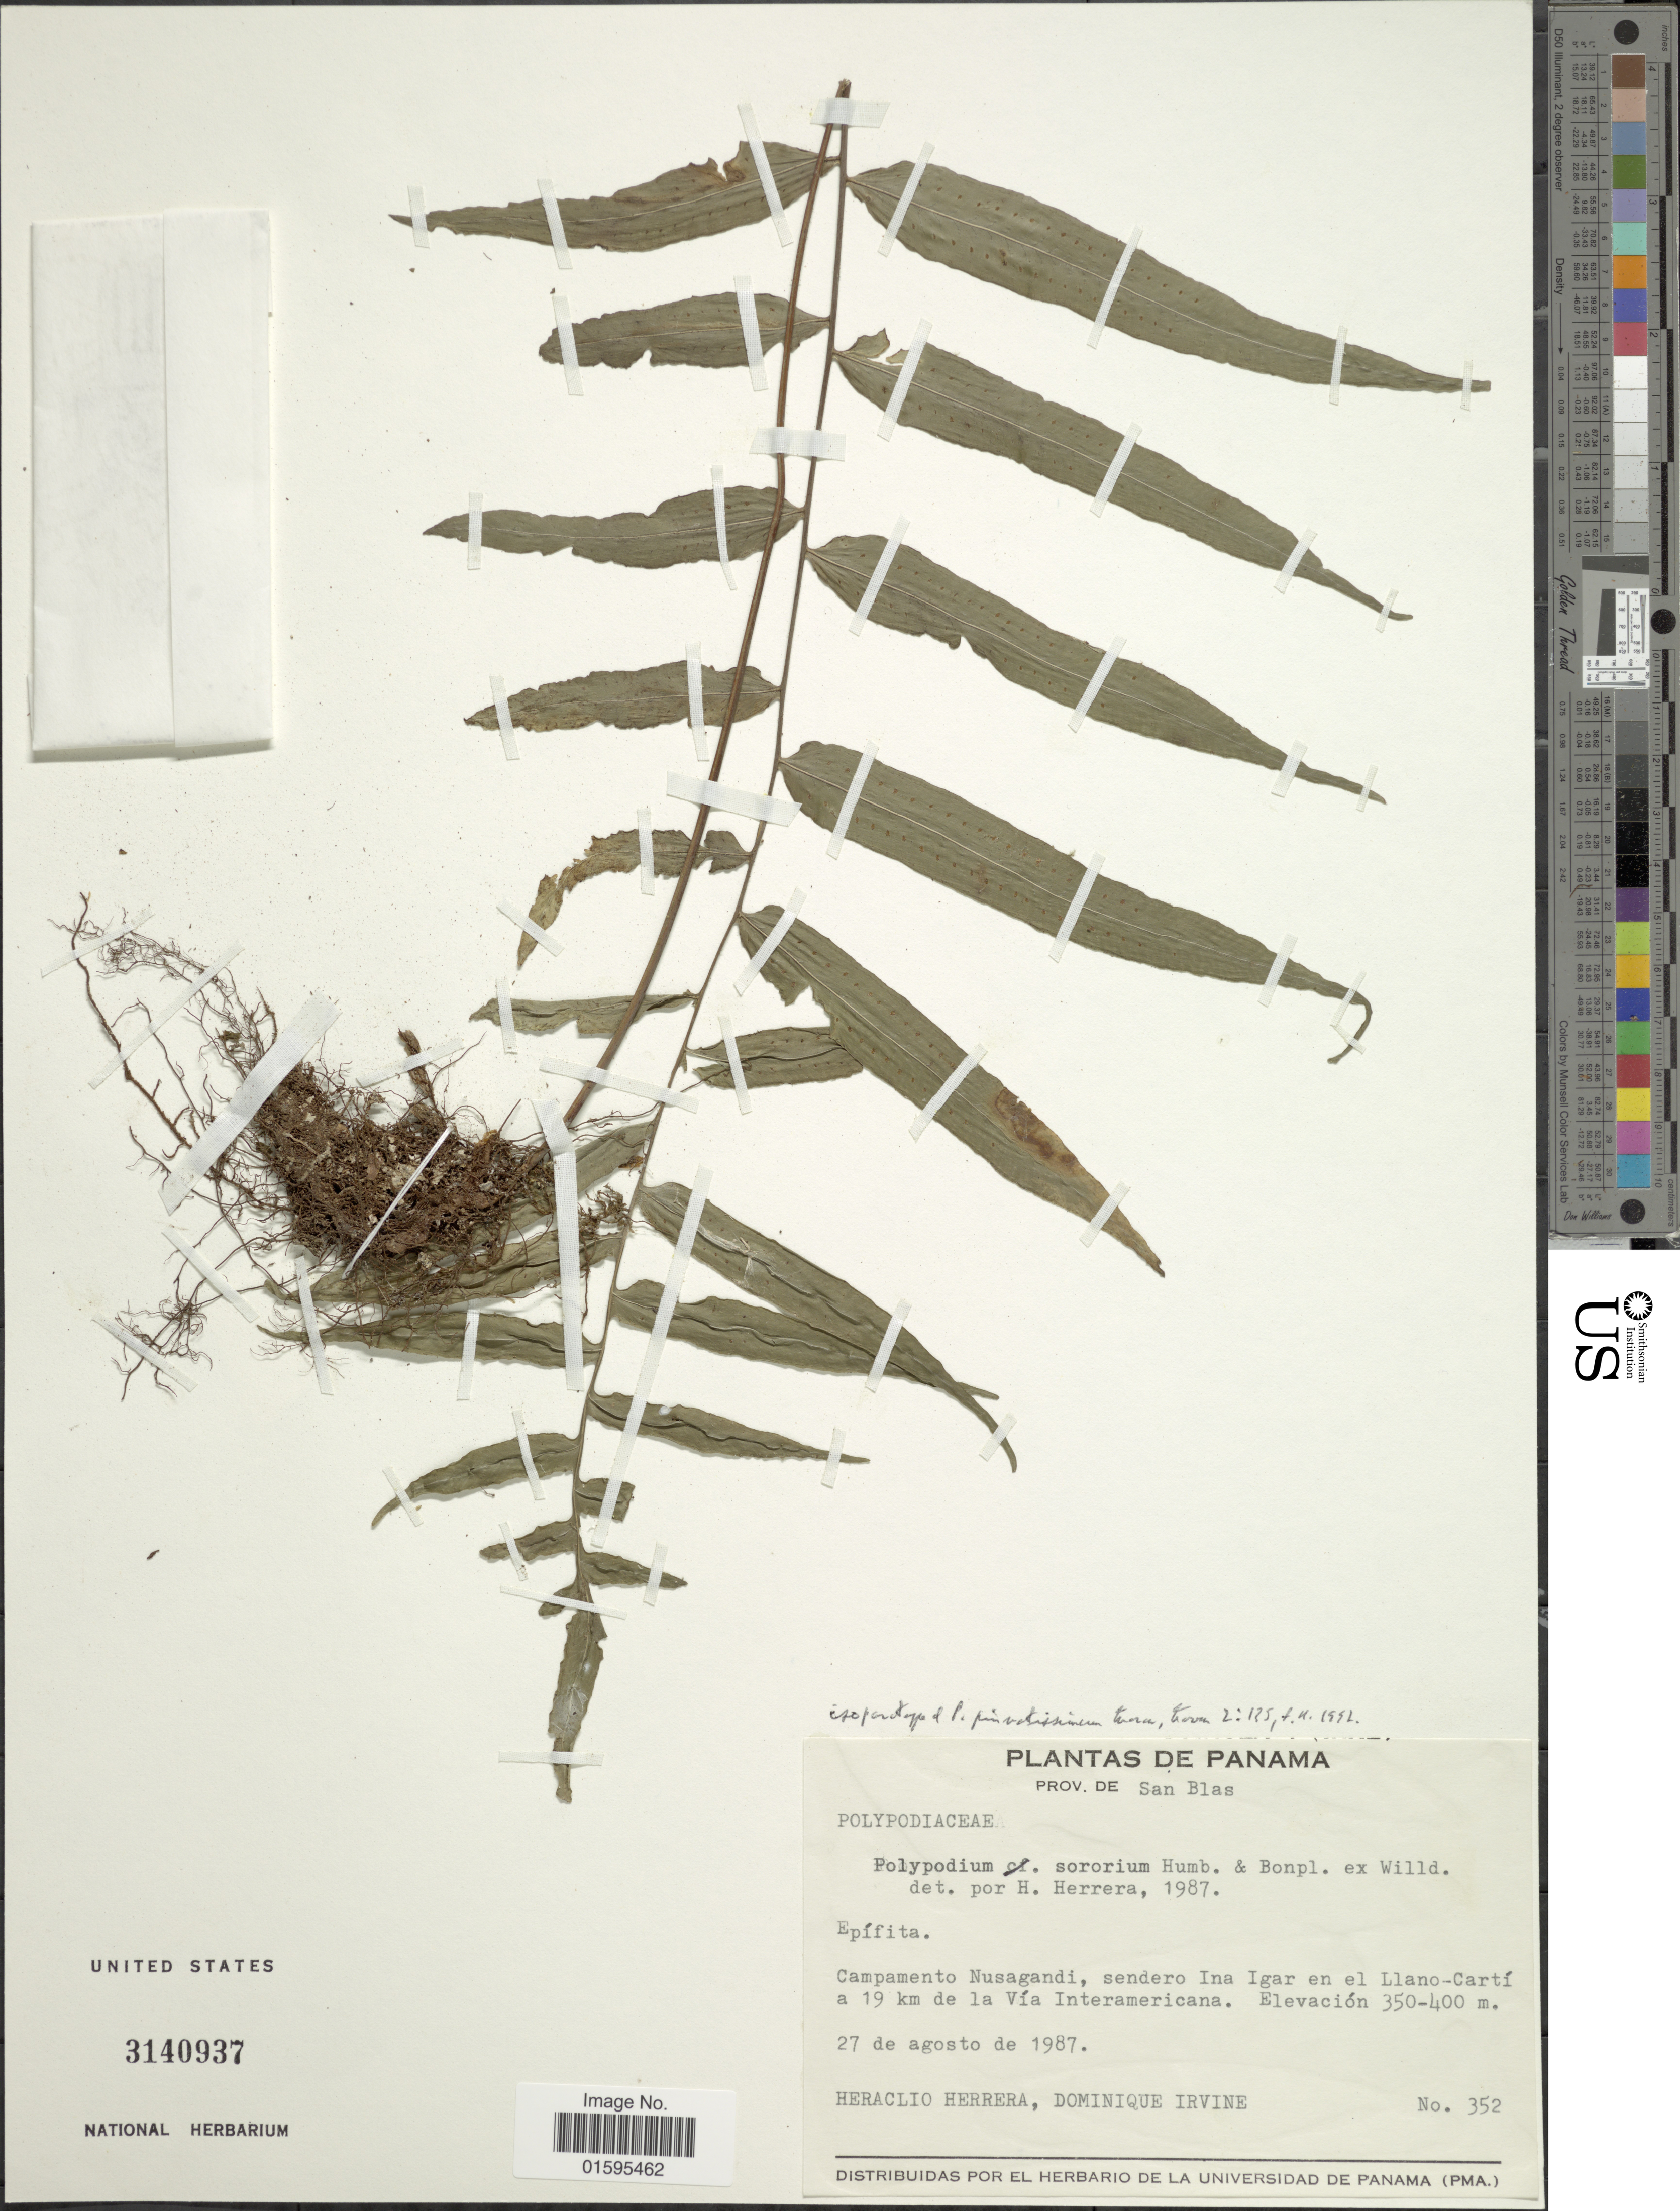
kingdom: Plantae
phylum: Tracheophyta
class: Polypodiopsida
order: Polypodiales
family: Polypodiaceae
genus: Polypodium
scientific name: Polypodium pinnatissimum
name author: R.C. Moran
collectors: H. Herrera & D. Irvine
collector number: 352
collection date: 1987-08-27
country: Panama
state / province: Kuna Yala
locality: Prov. de San Blas, Campamento Nusagandi, sendero Ina Igar en el Llano-Carti a 19 km de la Via Interamericana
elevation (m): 350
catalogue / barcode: US 3140937